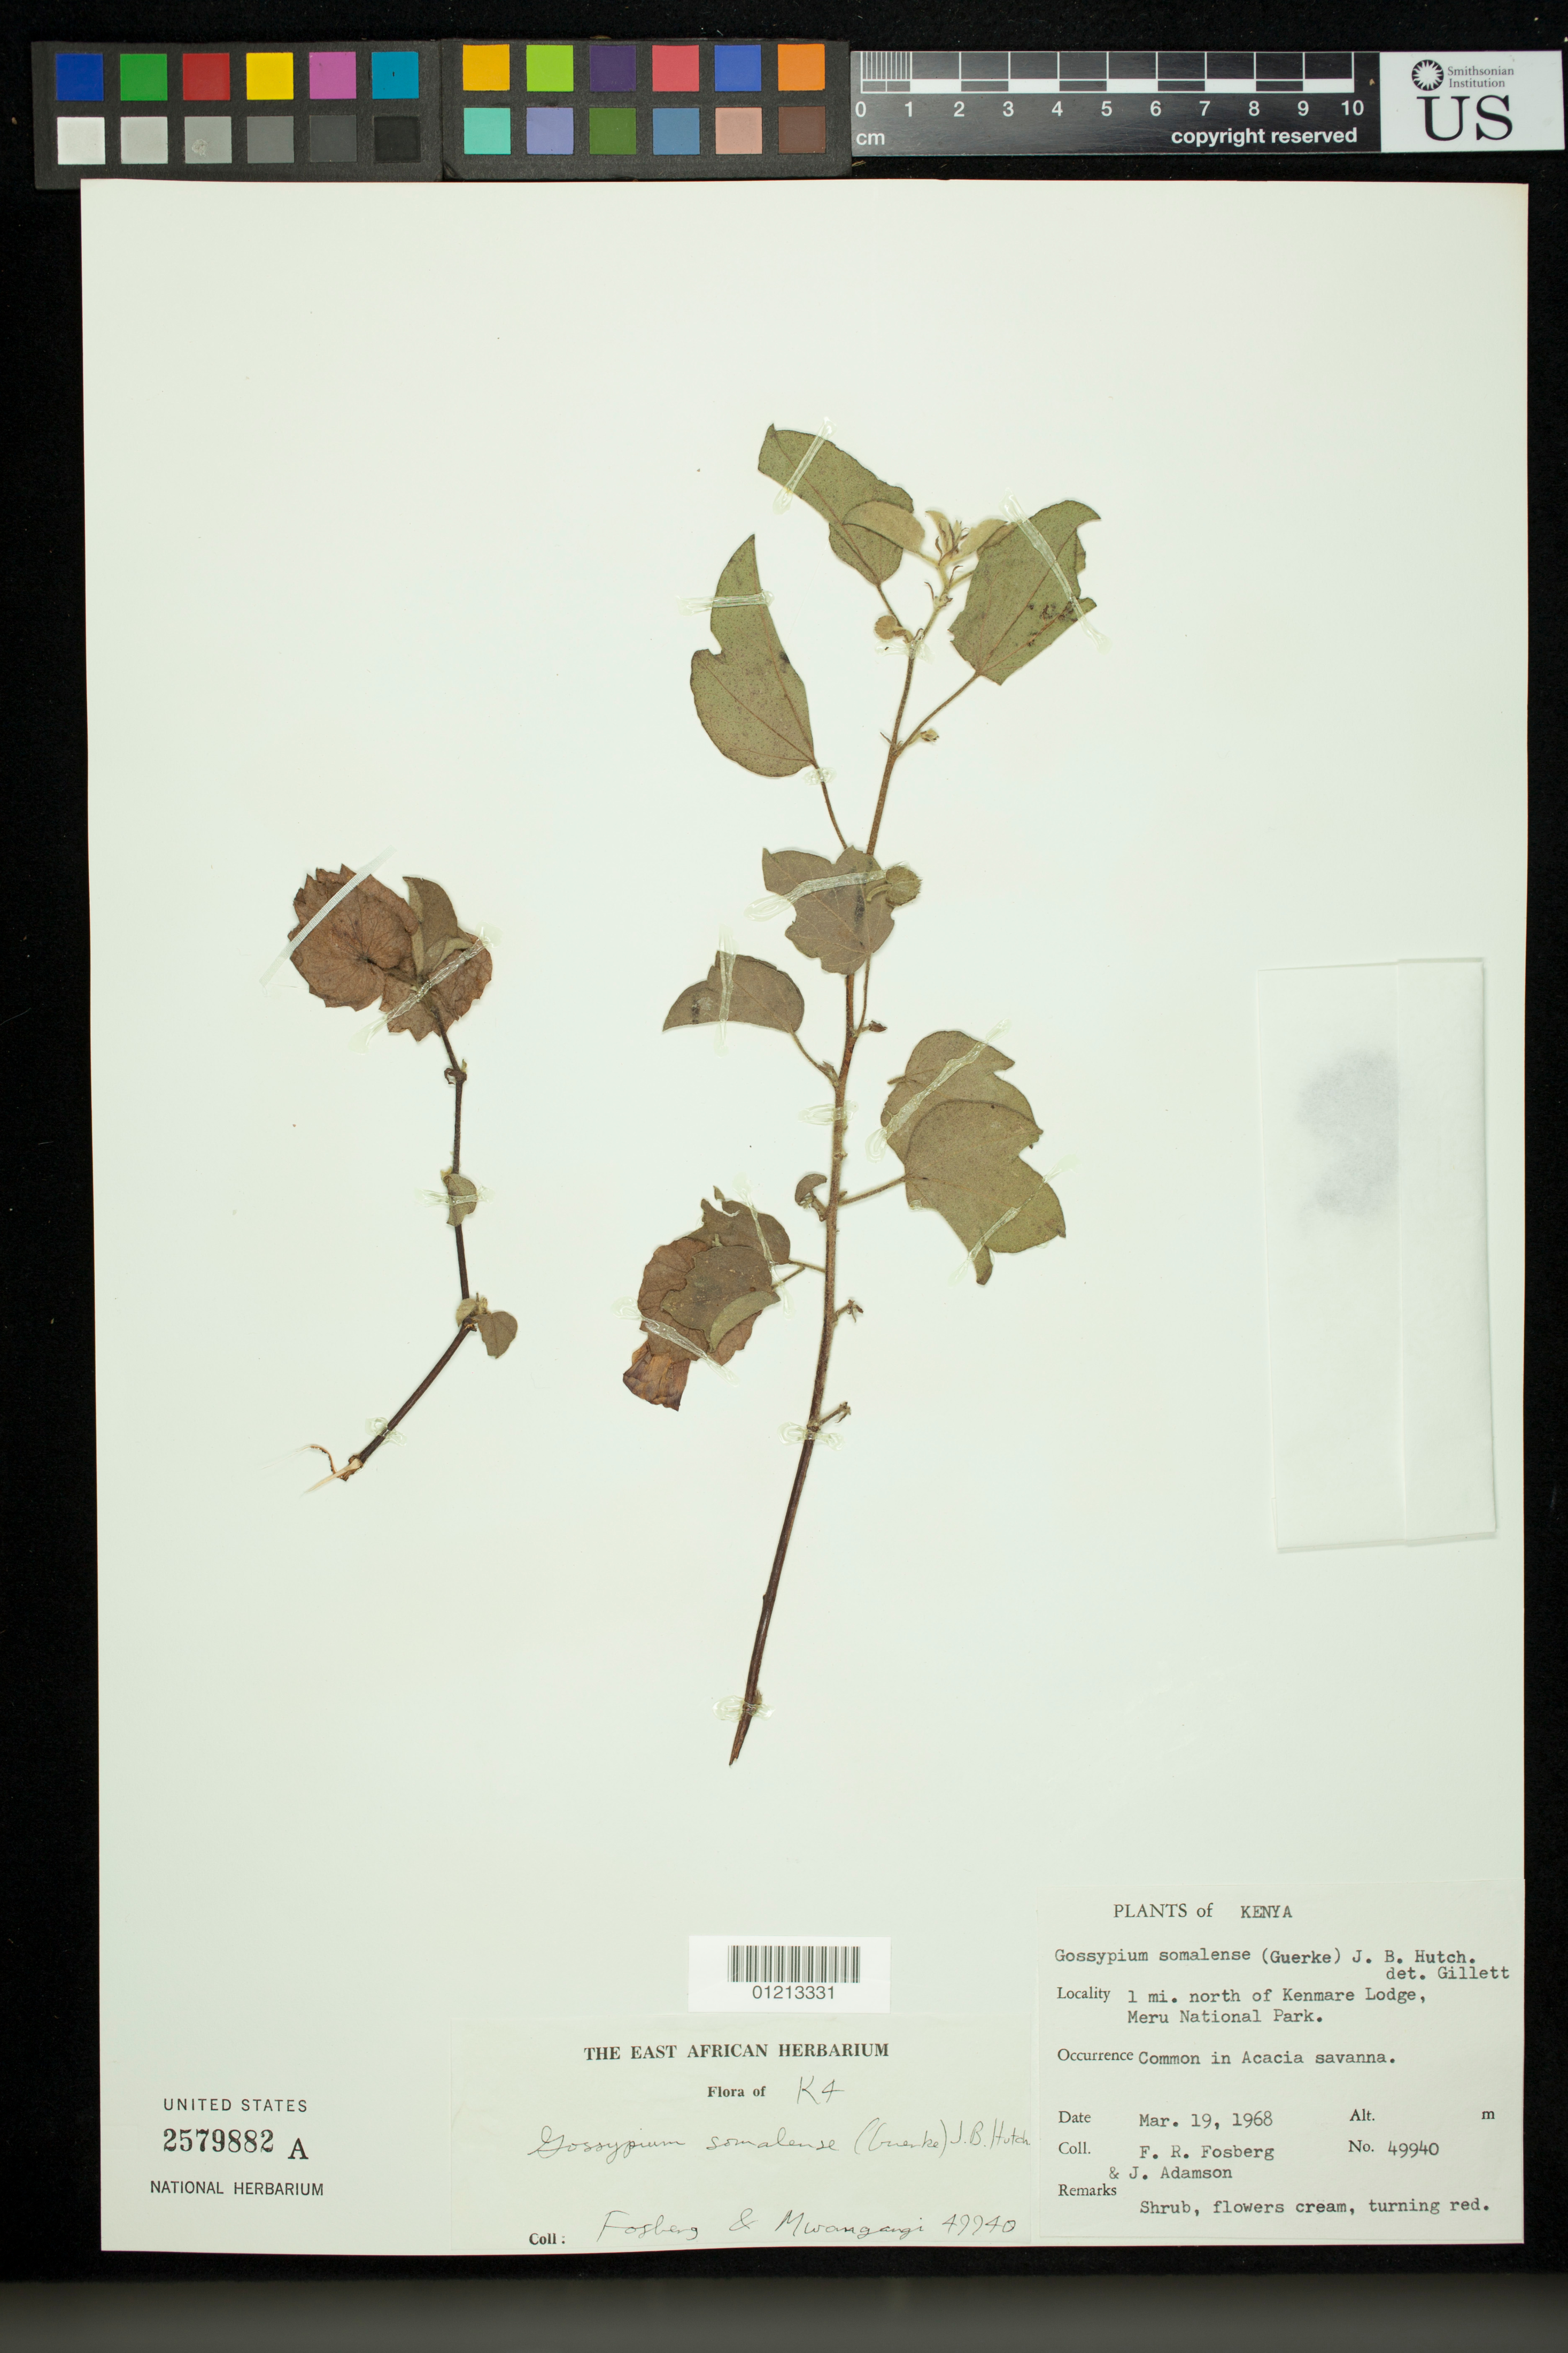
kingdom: Plantae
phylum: Tracheophyta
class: Magnoliopsida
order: Malvales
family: Malvaceae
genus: Gossypium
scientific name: Gossypium somalense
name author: (Gürke) J.B. Hutch. et al.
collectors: F. R. Fosberg & J. Adamson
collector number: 49940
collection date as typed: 19 Mar 1968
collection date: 1968-03-19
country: Kenya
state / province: Isiolo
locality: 1 mi. north of Kenmare Ladge, Meru National Park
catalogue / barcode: US 2579882A